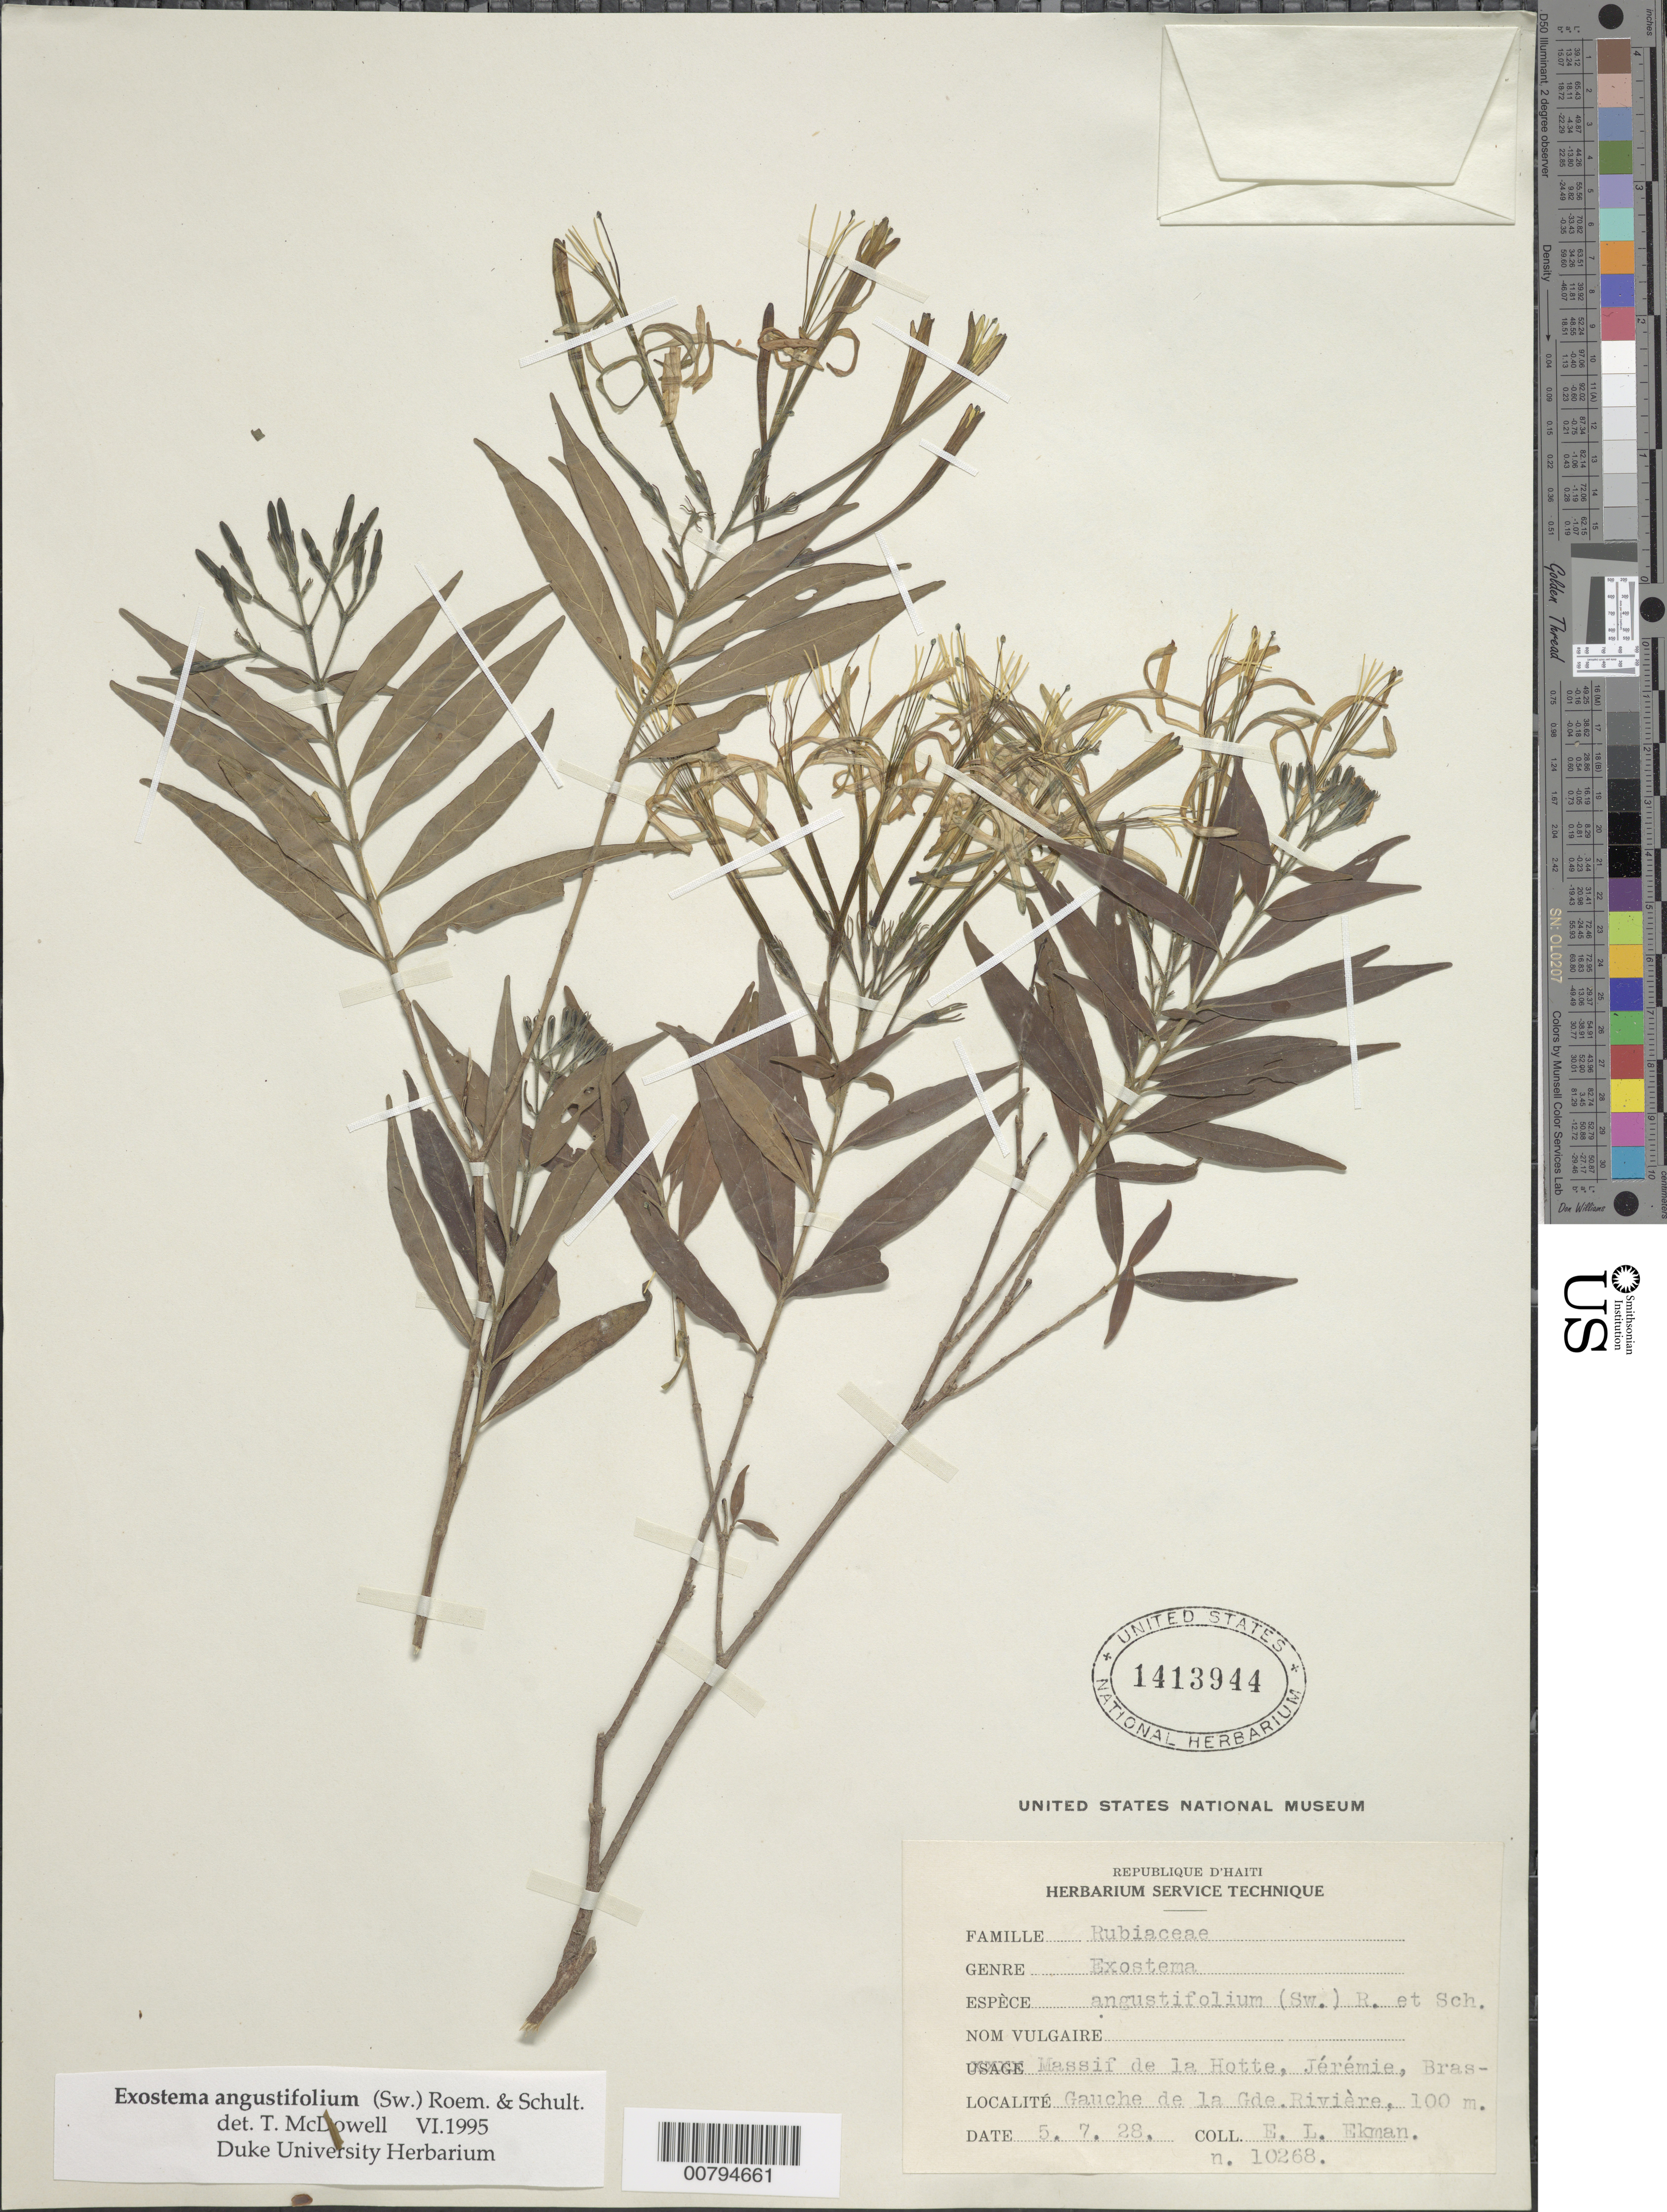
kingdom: Plantae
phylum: Tracheophyta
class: Magnoliopsida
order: Gentianales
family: Rubiaceae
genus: Exostema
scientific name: Exostema angustifolium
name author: (Sw.) Roem. & Schult.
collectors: E. L. Ekman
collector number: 10268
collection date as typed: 05 Jul 1928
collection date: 1928-07-05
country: Haiti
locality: Massif de la Hotte, Jérémie, Bras-Gauche de la Gde. Rivière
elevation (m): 100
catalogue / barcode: US 1413944